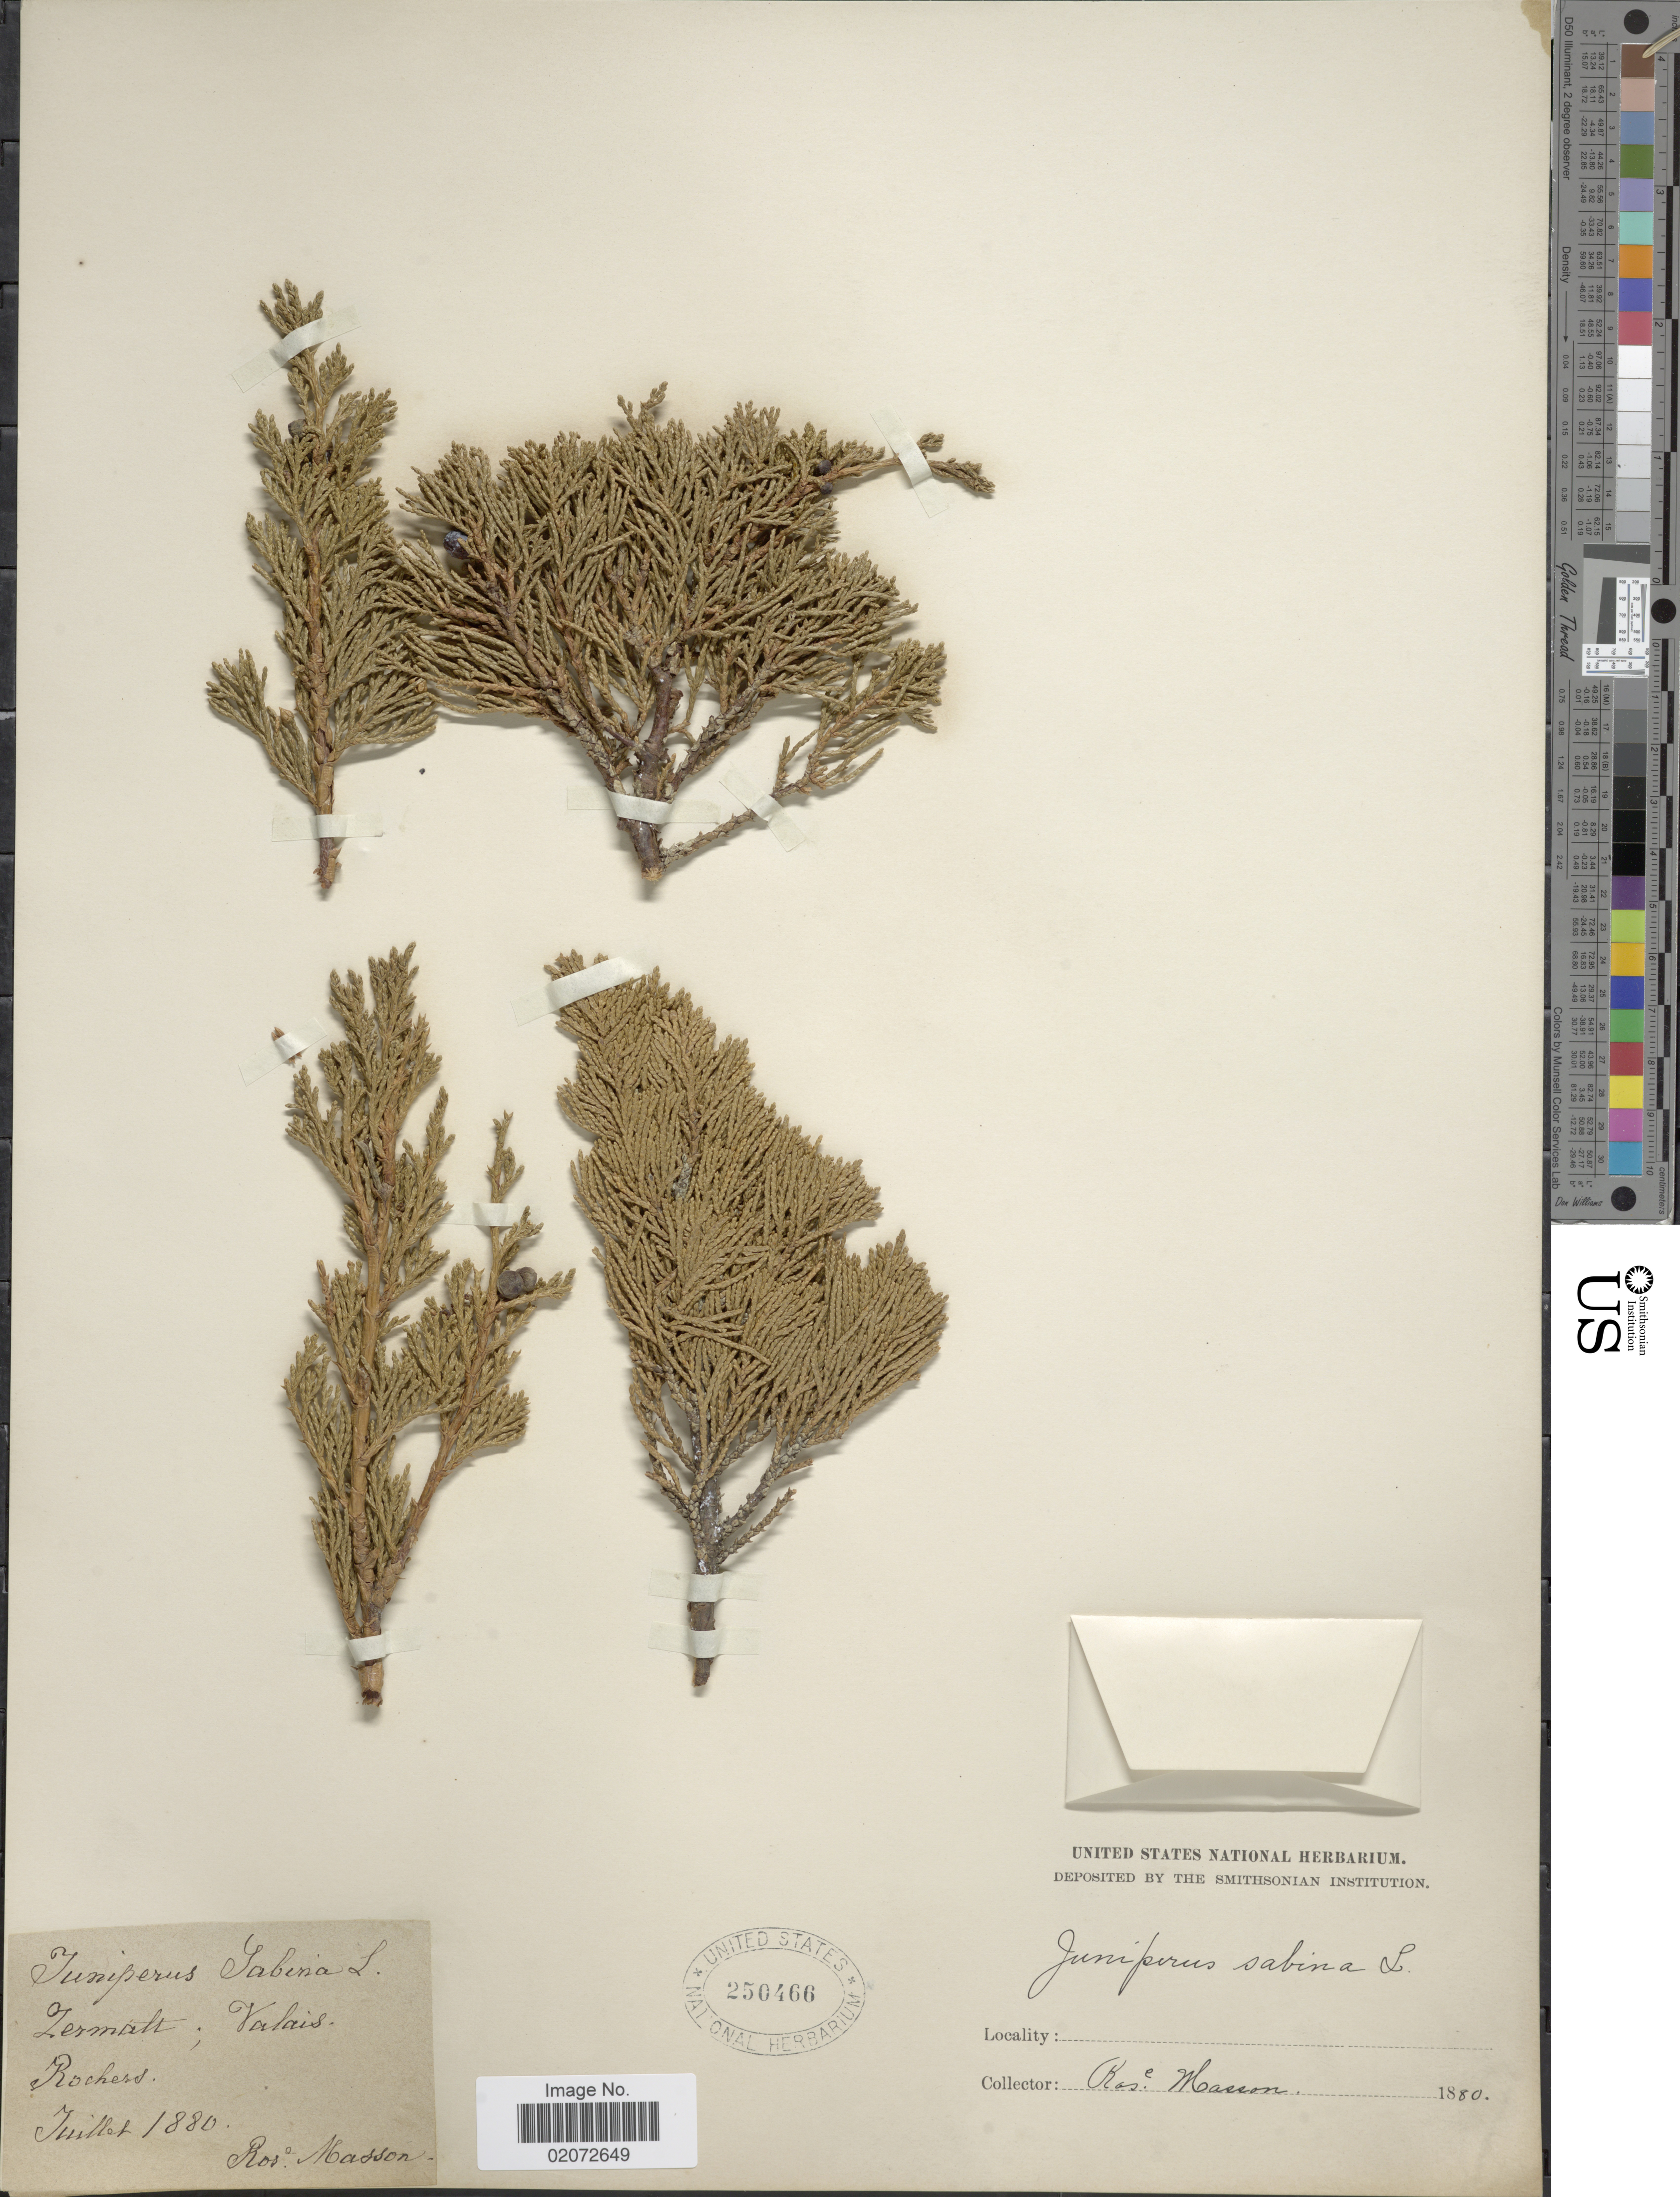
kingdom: Plantae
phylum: Tracheophyta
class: Pinopsida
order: Pinales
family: Cupressaceae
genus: Juniperus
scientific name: Juniperus sabina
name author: L.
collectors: R. Masson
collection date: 1880-07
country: Switzerland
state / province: Valais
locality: Zermatt, Valais, Rochers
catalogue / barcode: US 250466